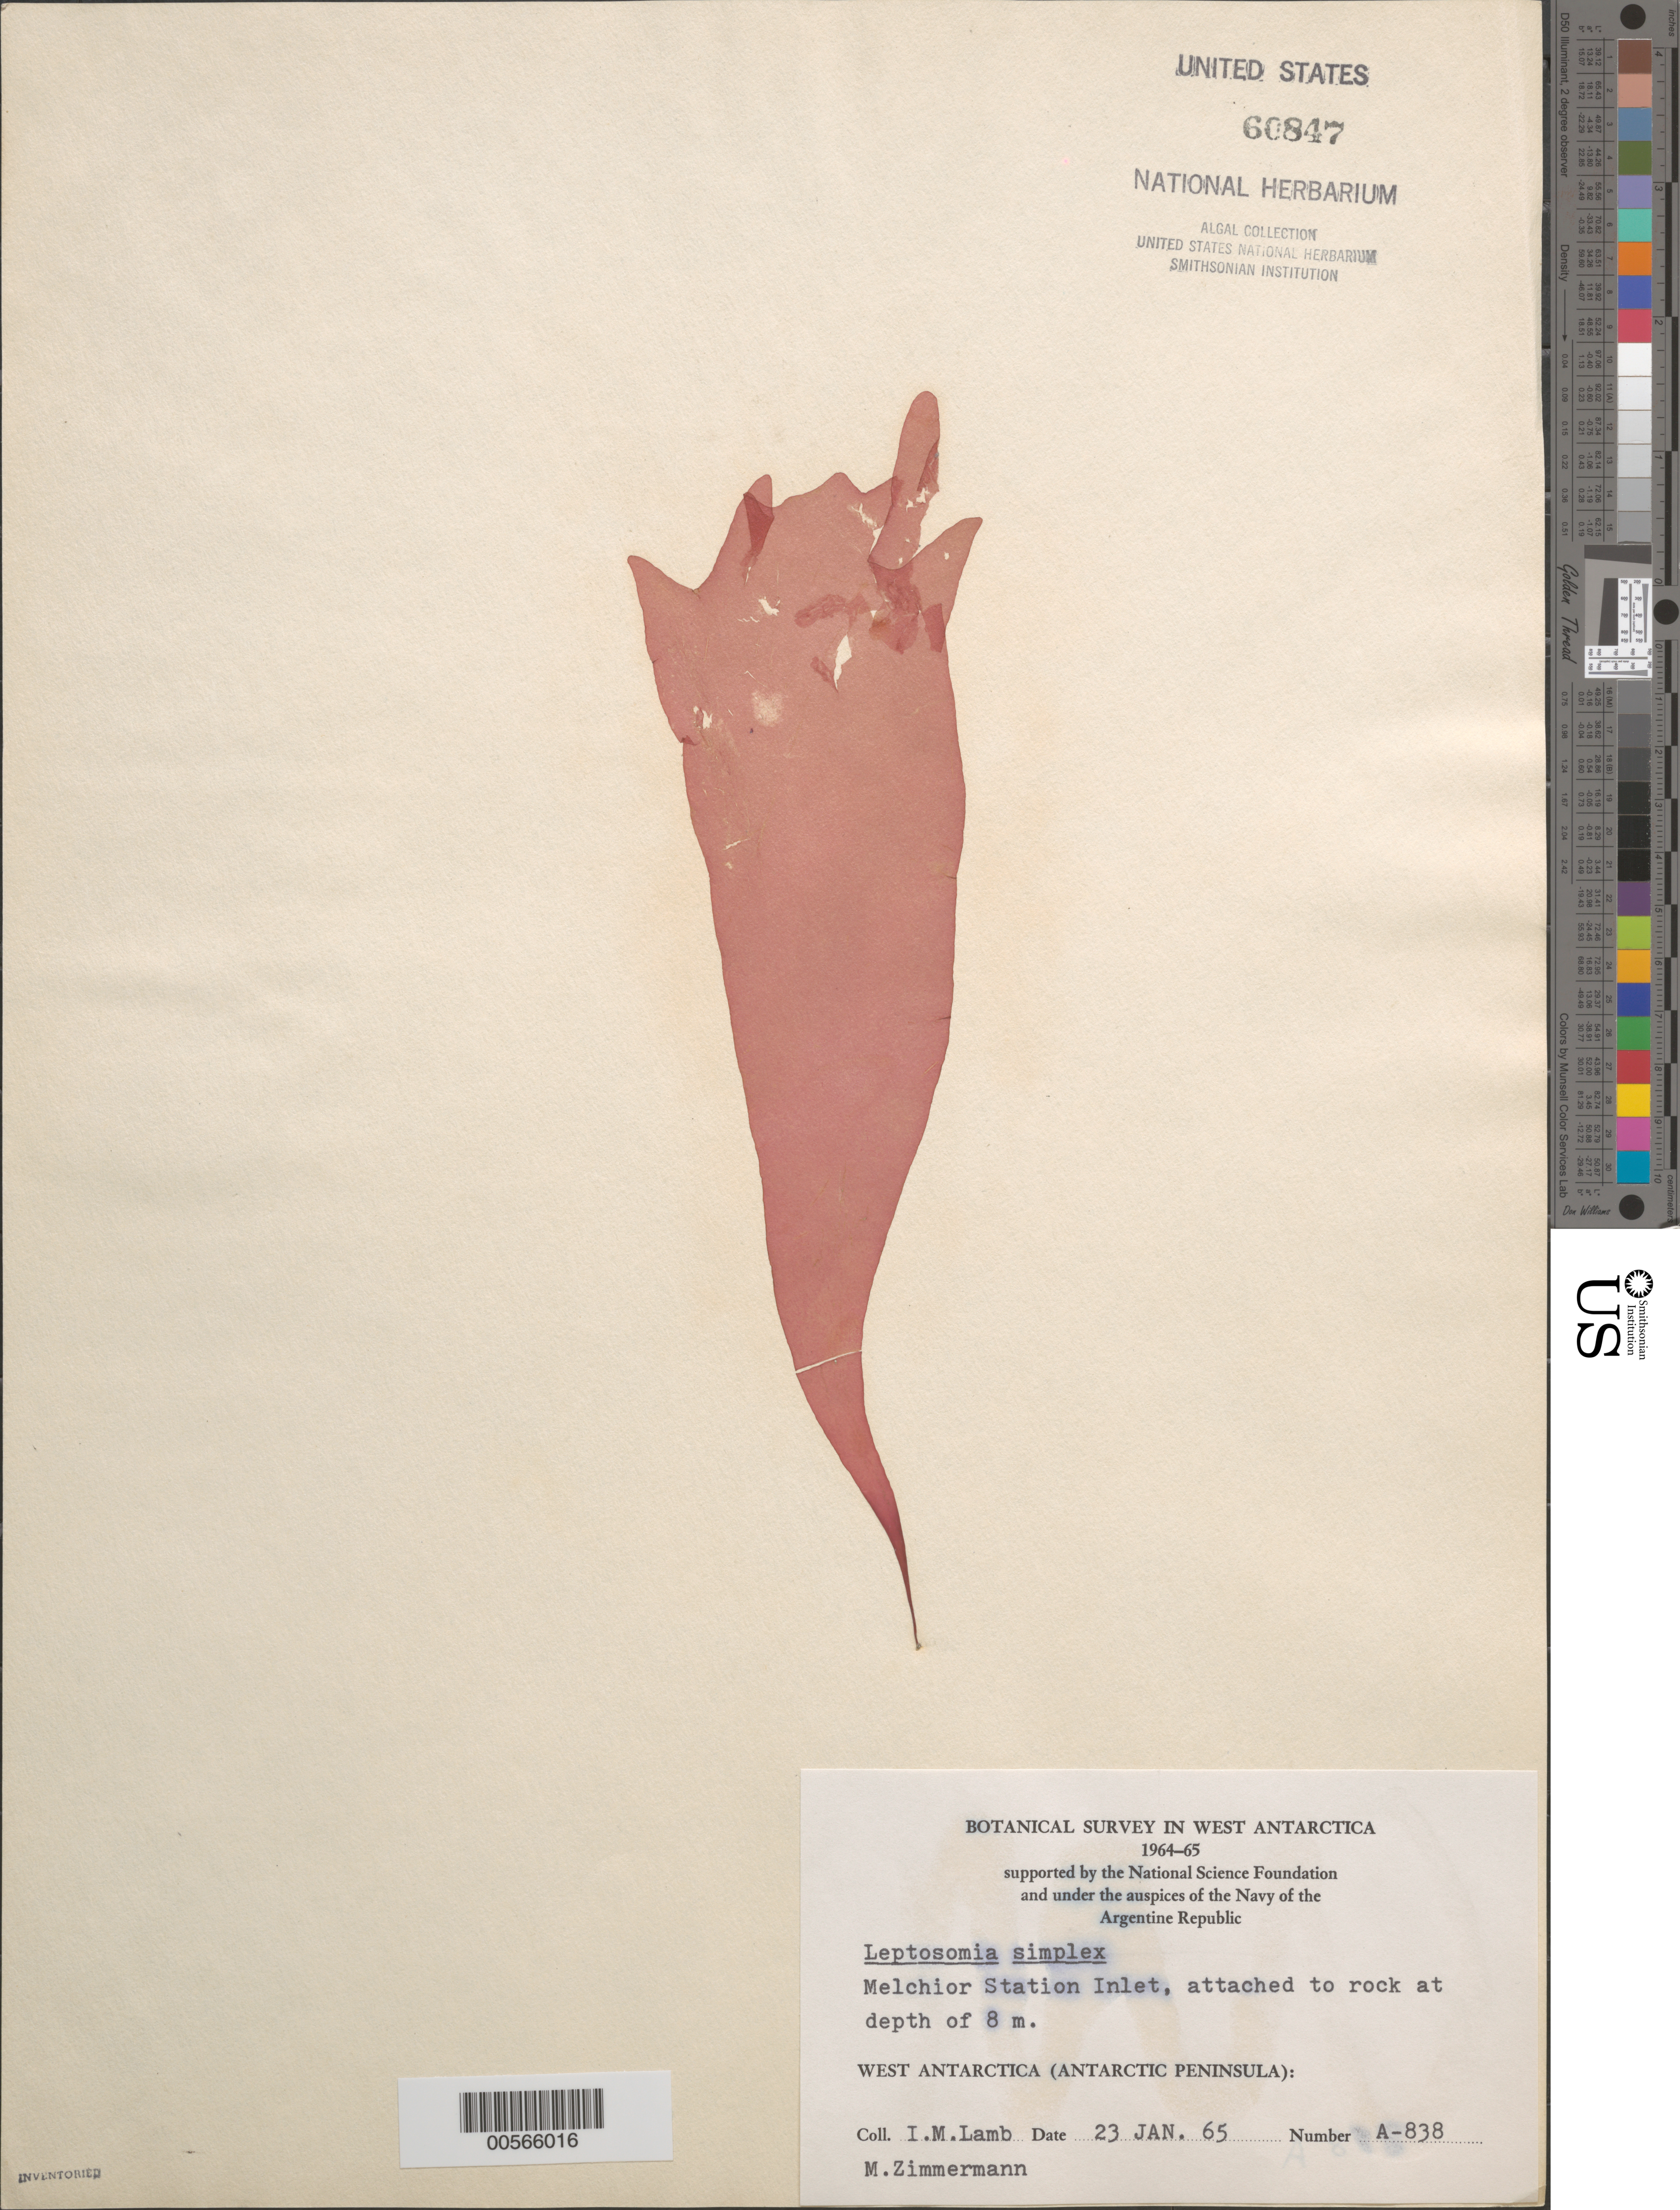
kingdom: Plantae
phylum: Rhodophyta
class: Florideophyceae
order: Palmariales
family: Palmariaceae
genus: Palmaria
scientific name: Palmaria decipiens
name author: (Reinsch) Ricker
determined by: Algae name updating Project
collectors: I. M. Lamb & M. Zimmermann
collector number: A-838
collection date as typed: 23 Jan 1965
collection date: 1965-01-23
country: Antarctica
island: Gamma Island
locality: Melchior Station Inlet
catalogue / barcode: US 60847